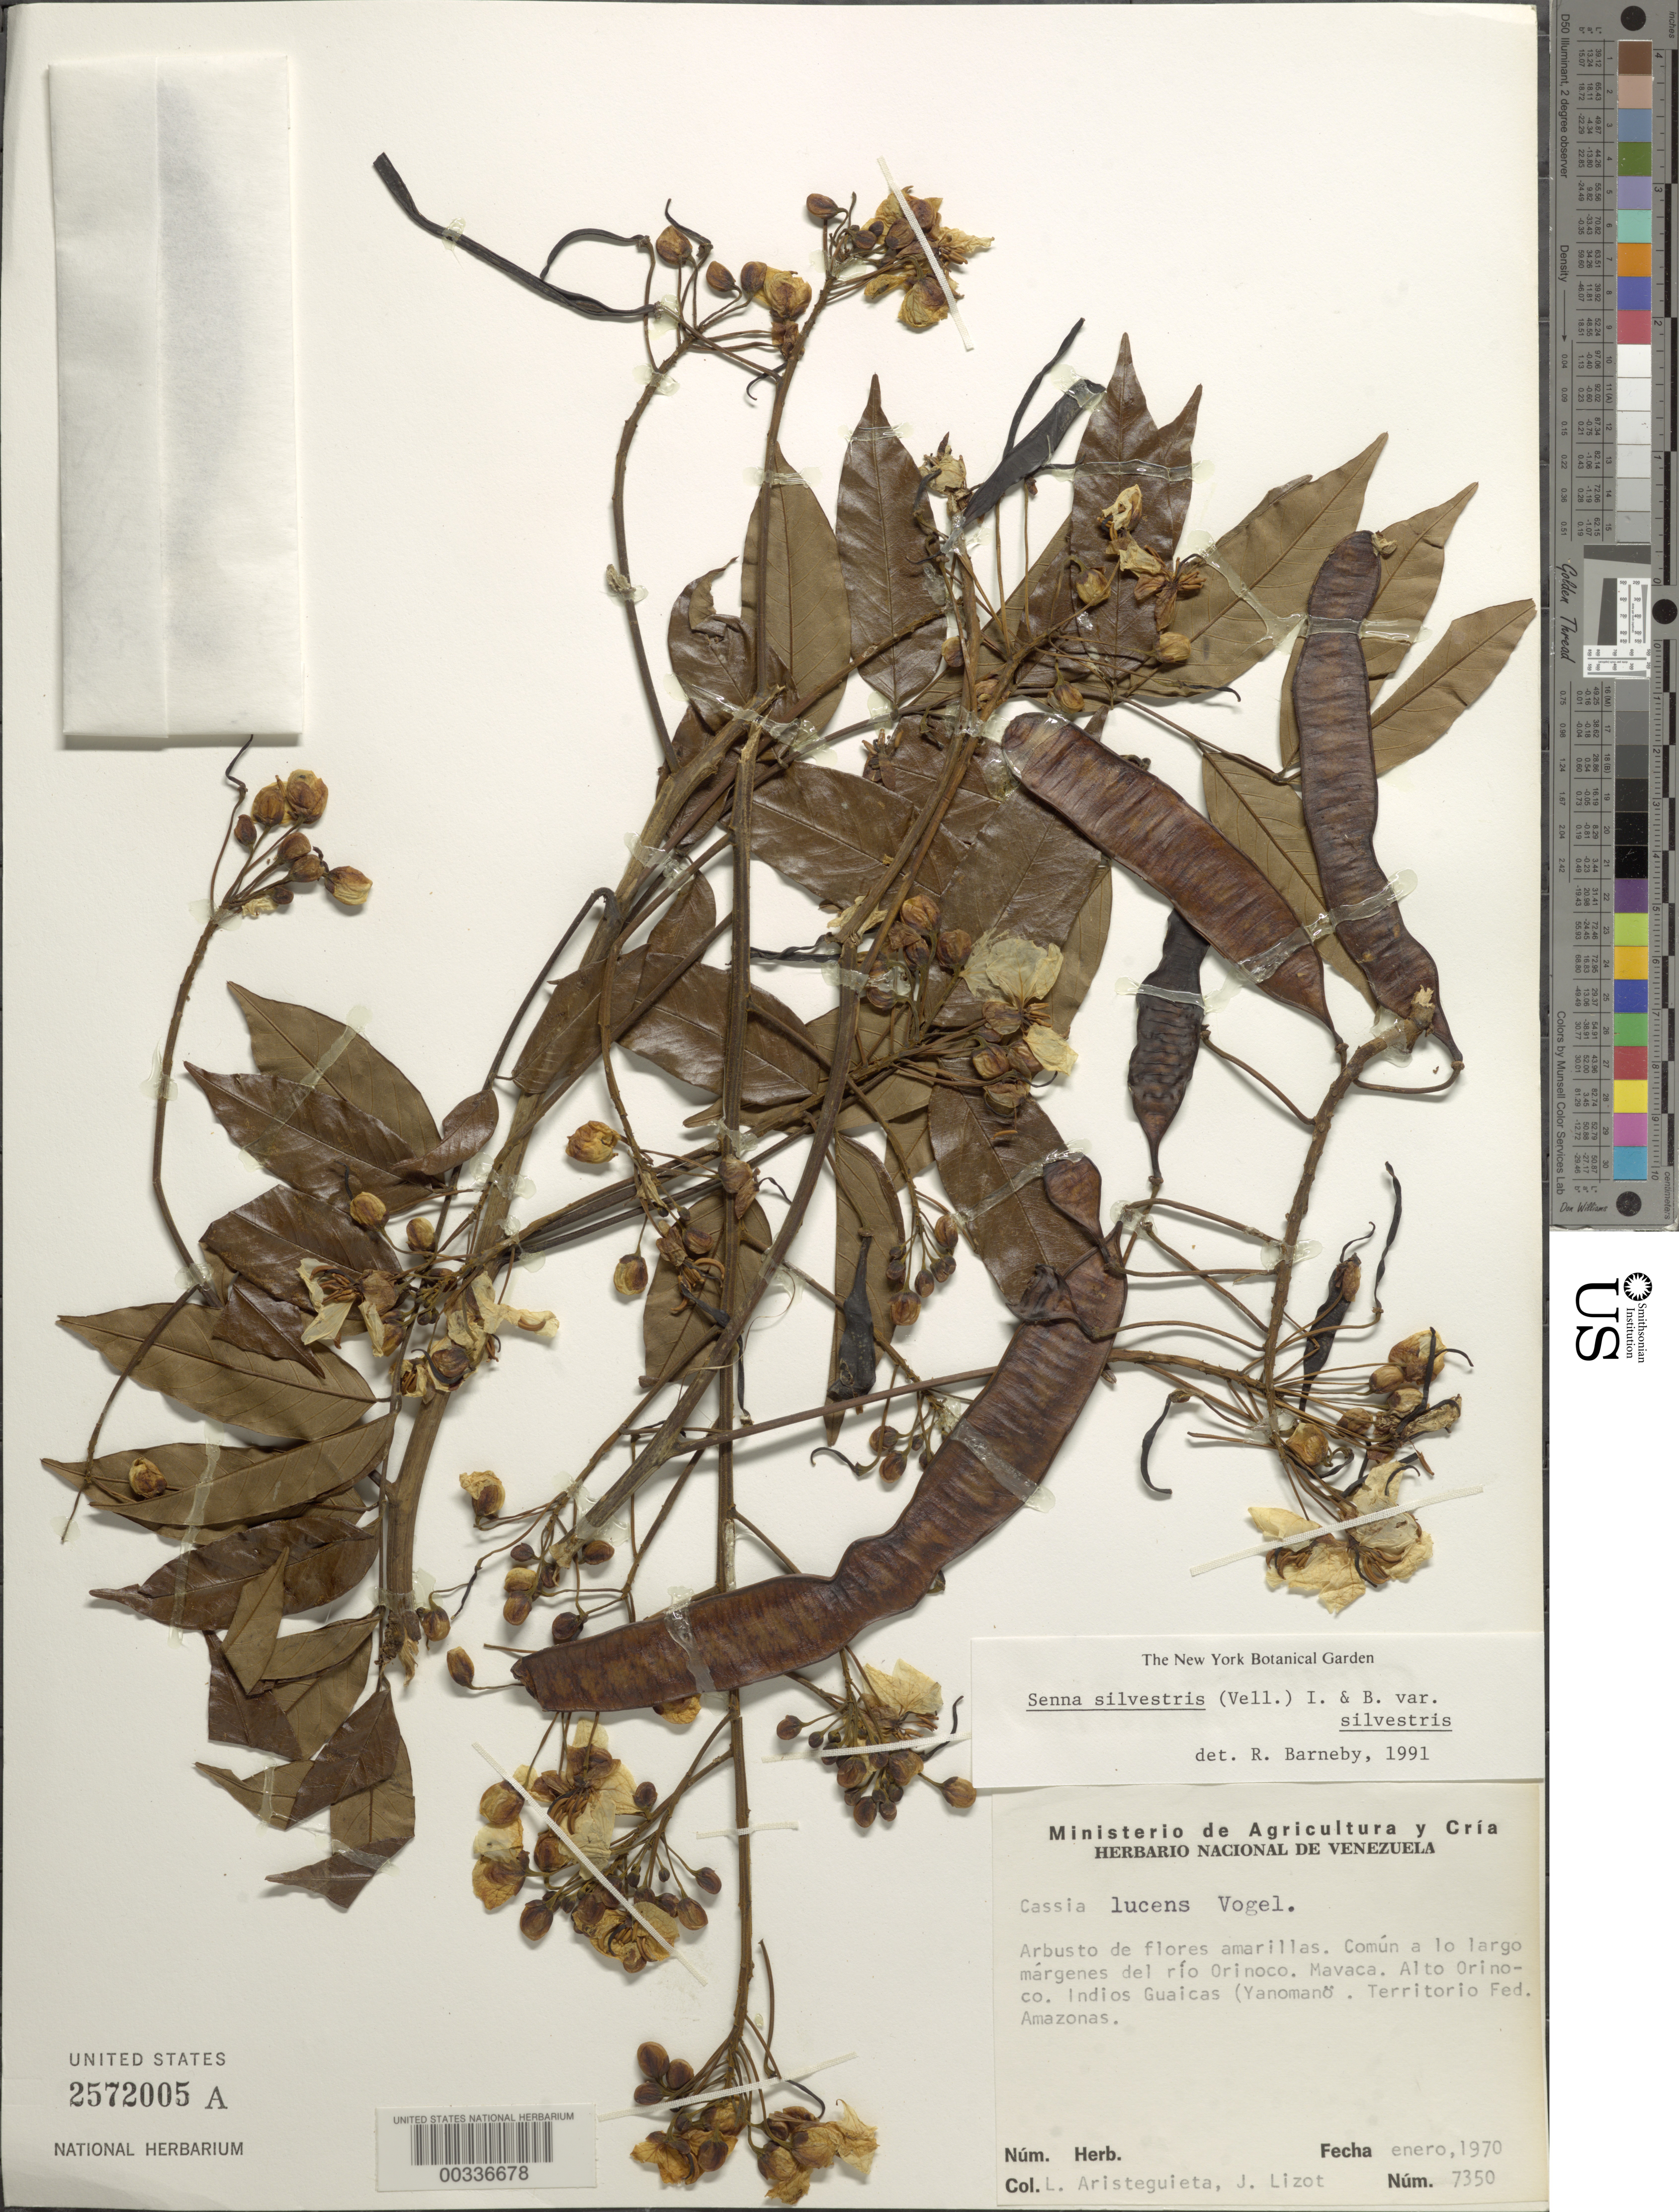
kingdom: Plantae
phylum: Tracheophyta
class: Magnoliopsida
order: Fabales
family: Fabaceae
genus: Senna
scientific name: Senna silvestris var. silvestris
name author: (Vell.) H.S. Irwin & Barneby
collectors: L. Aristeguieta & J. Lizot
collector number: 7350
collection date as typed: Jan 1970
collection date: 1970-01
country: Venezuela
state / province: Amazonas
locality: Along rio orinoco; mavaca; alto orinoco; indios guaicas (yanomano)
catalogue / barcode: US 2572005A